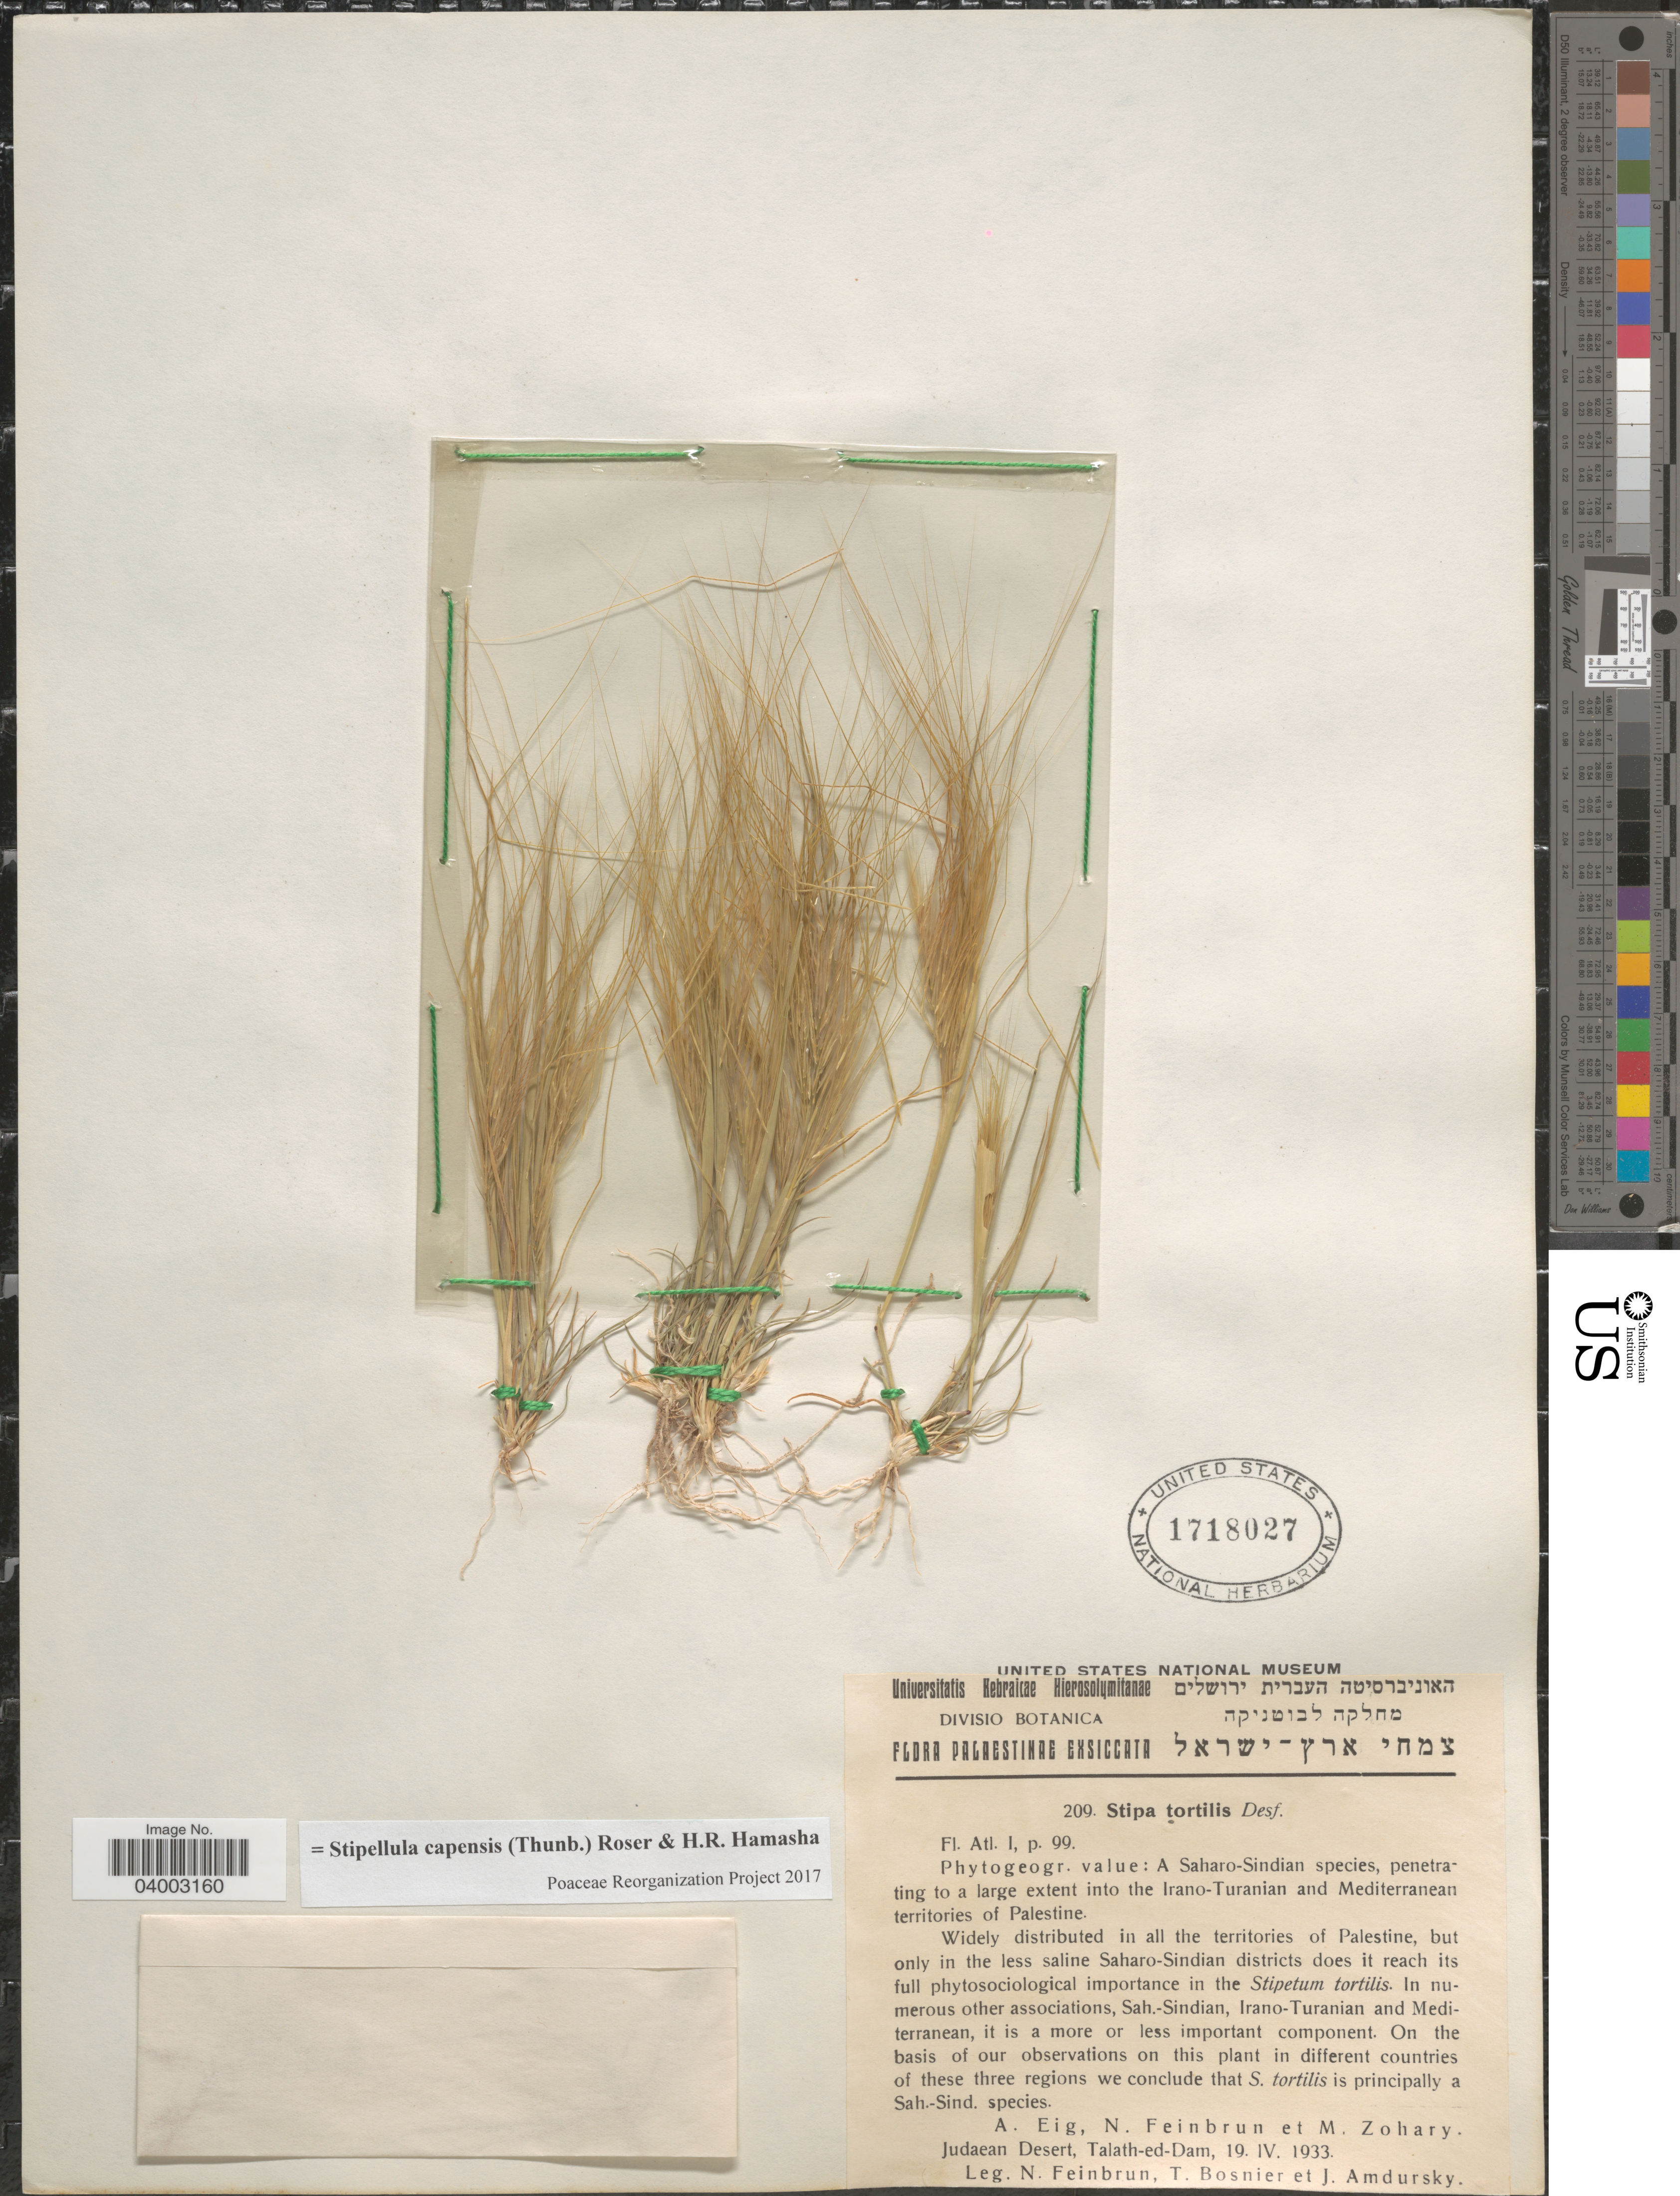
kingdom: Plantae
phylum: Tracheophyta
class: Liliopsida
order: Poales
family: Poaceae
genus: Stipellula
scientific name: Stipellula capensis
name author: (Thunb.) Röser & H. R. Hamasha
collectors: N. Feinbrun, T. Bosnier & I. Amdursky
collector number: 209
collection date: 1933-04-19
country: Israel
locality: Palaestinae. Judaean Desert, Talath-ed-Dam.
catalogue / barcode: US 1718027